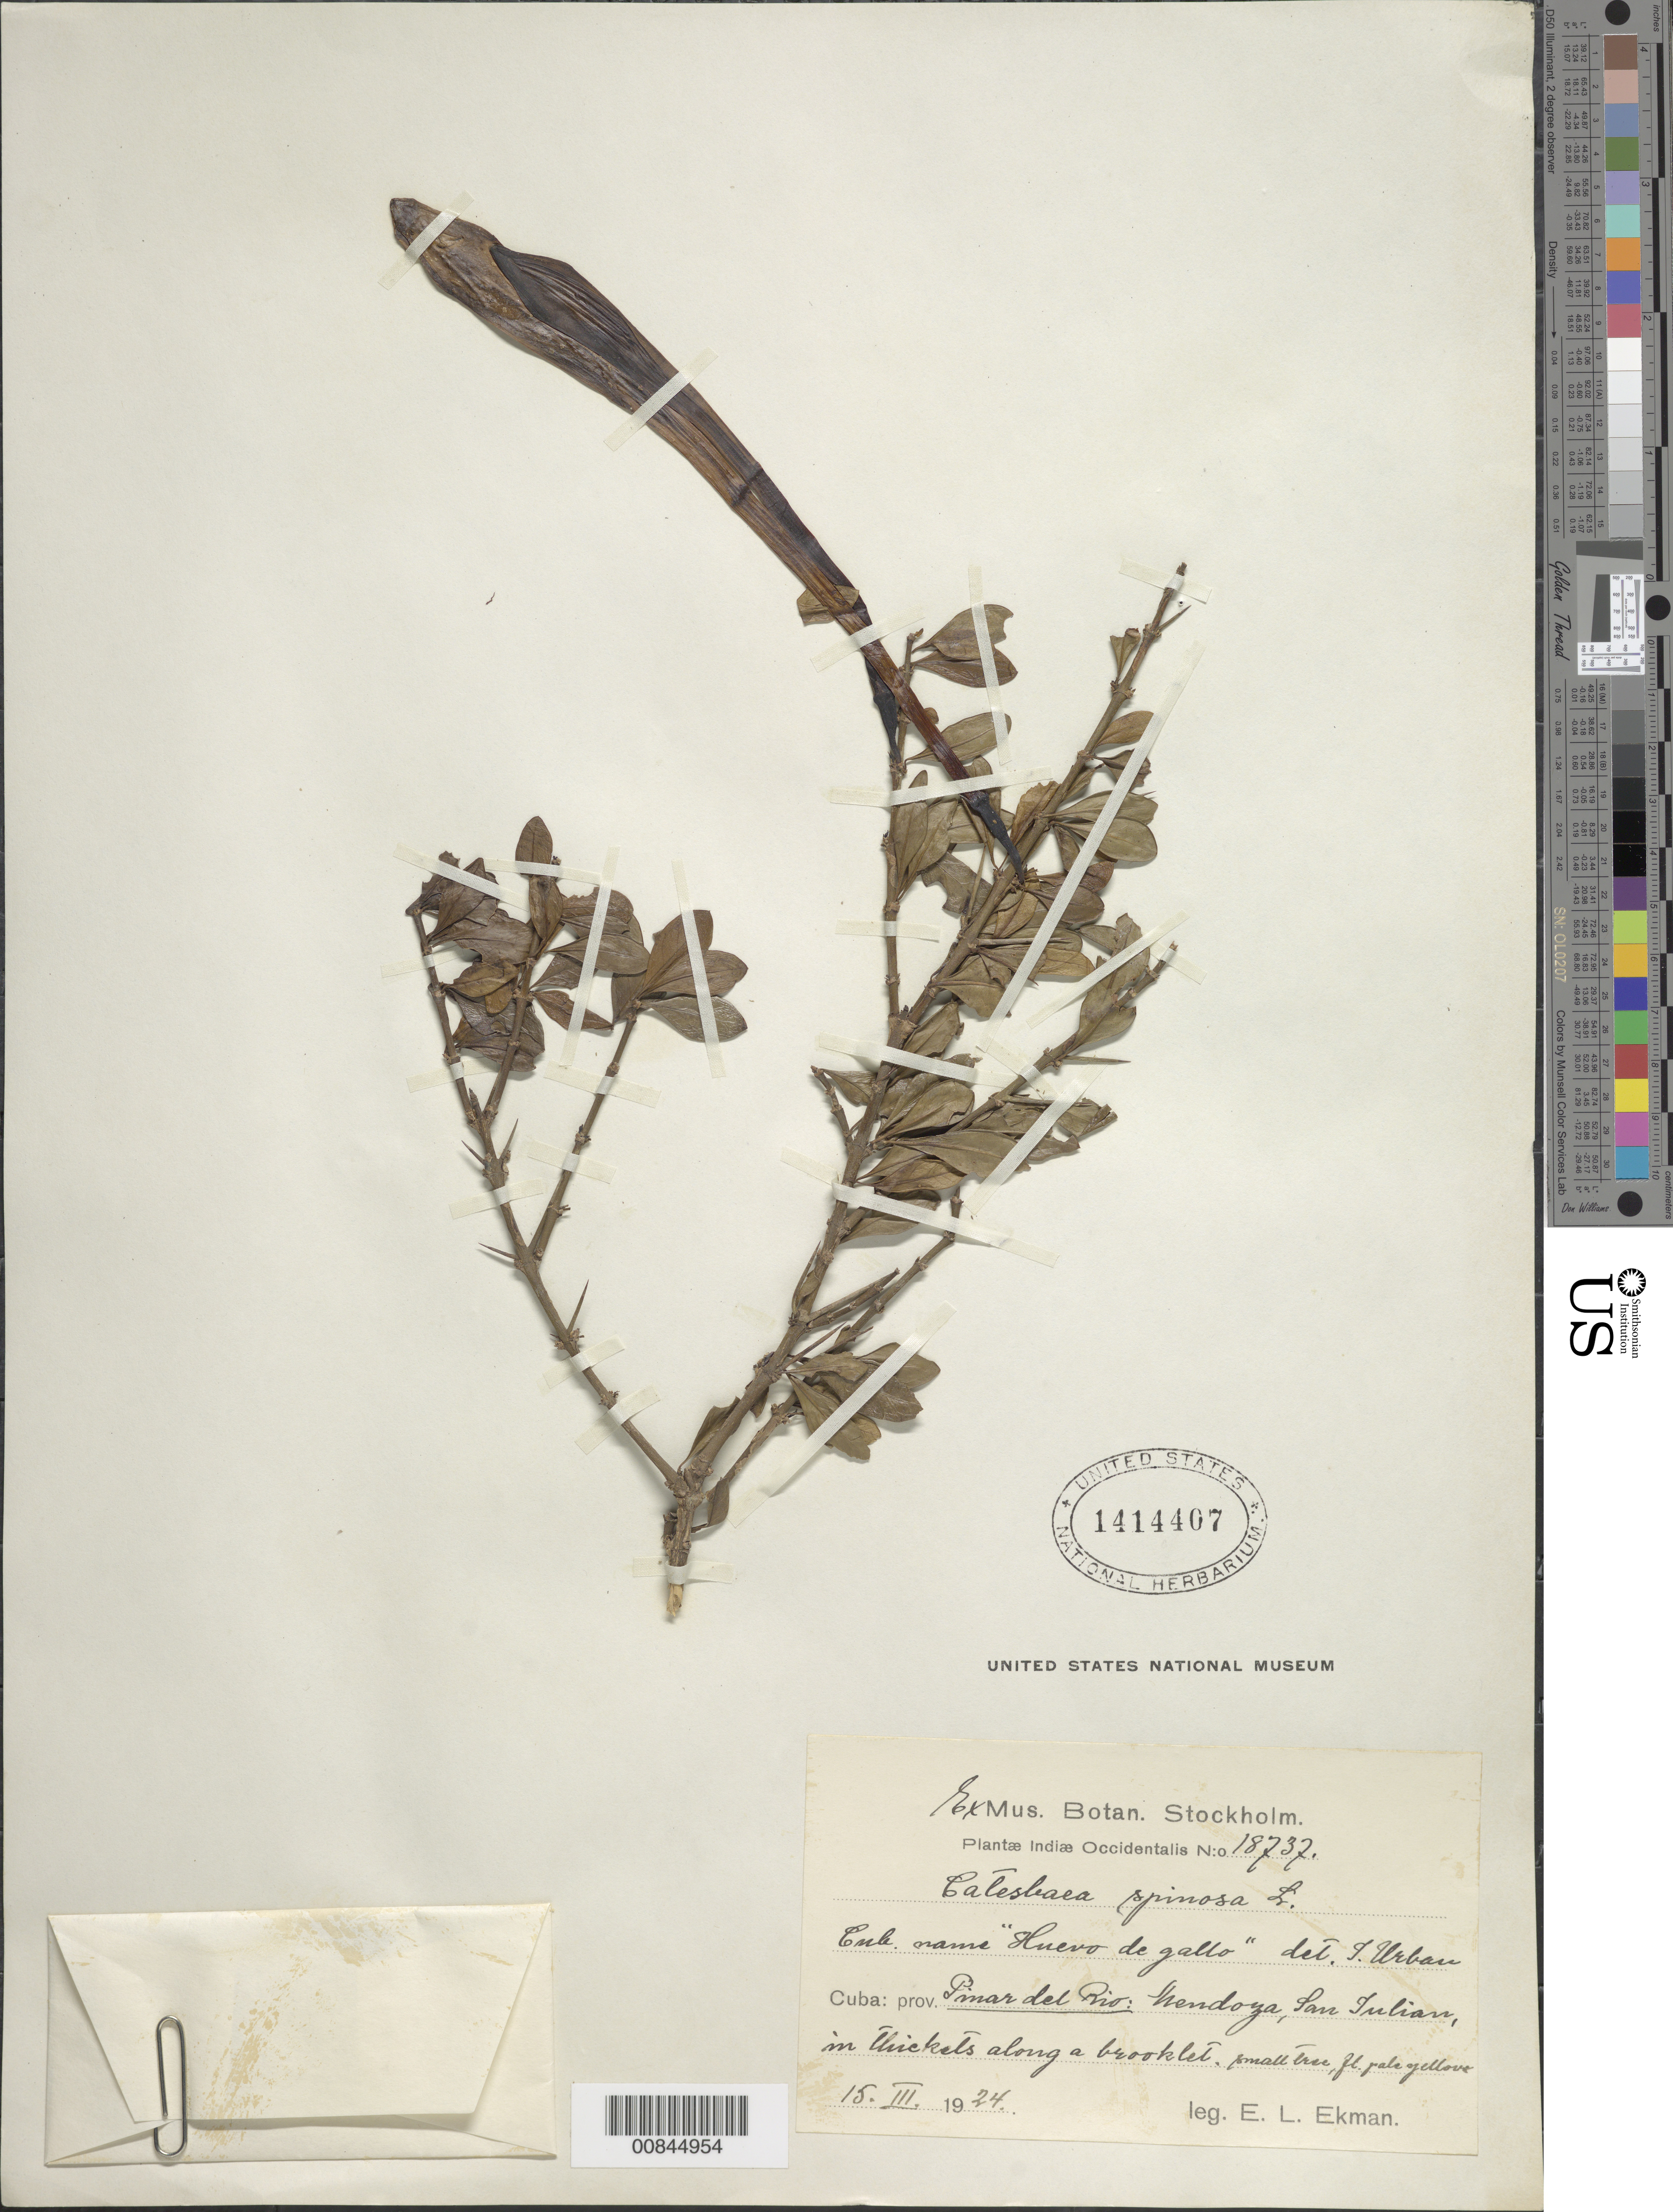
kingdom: Plantae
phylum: Tracheophyta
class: Magnoliopsida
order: Gentianales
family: Rubiaceae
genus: Catesbaea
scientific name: Catesbaea spinosa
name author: L.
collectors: E. L. Ekman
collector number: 18737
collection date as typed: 15 Mar 1924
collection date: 1924-03-15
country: Cuba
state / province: Pinar del Río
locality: Mendoza, San Julian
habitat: In thickets along brooklet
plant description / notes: Common name: Huevo de gallo; Common name language: Cub.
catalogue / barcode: US 1414407